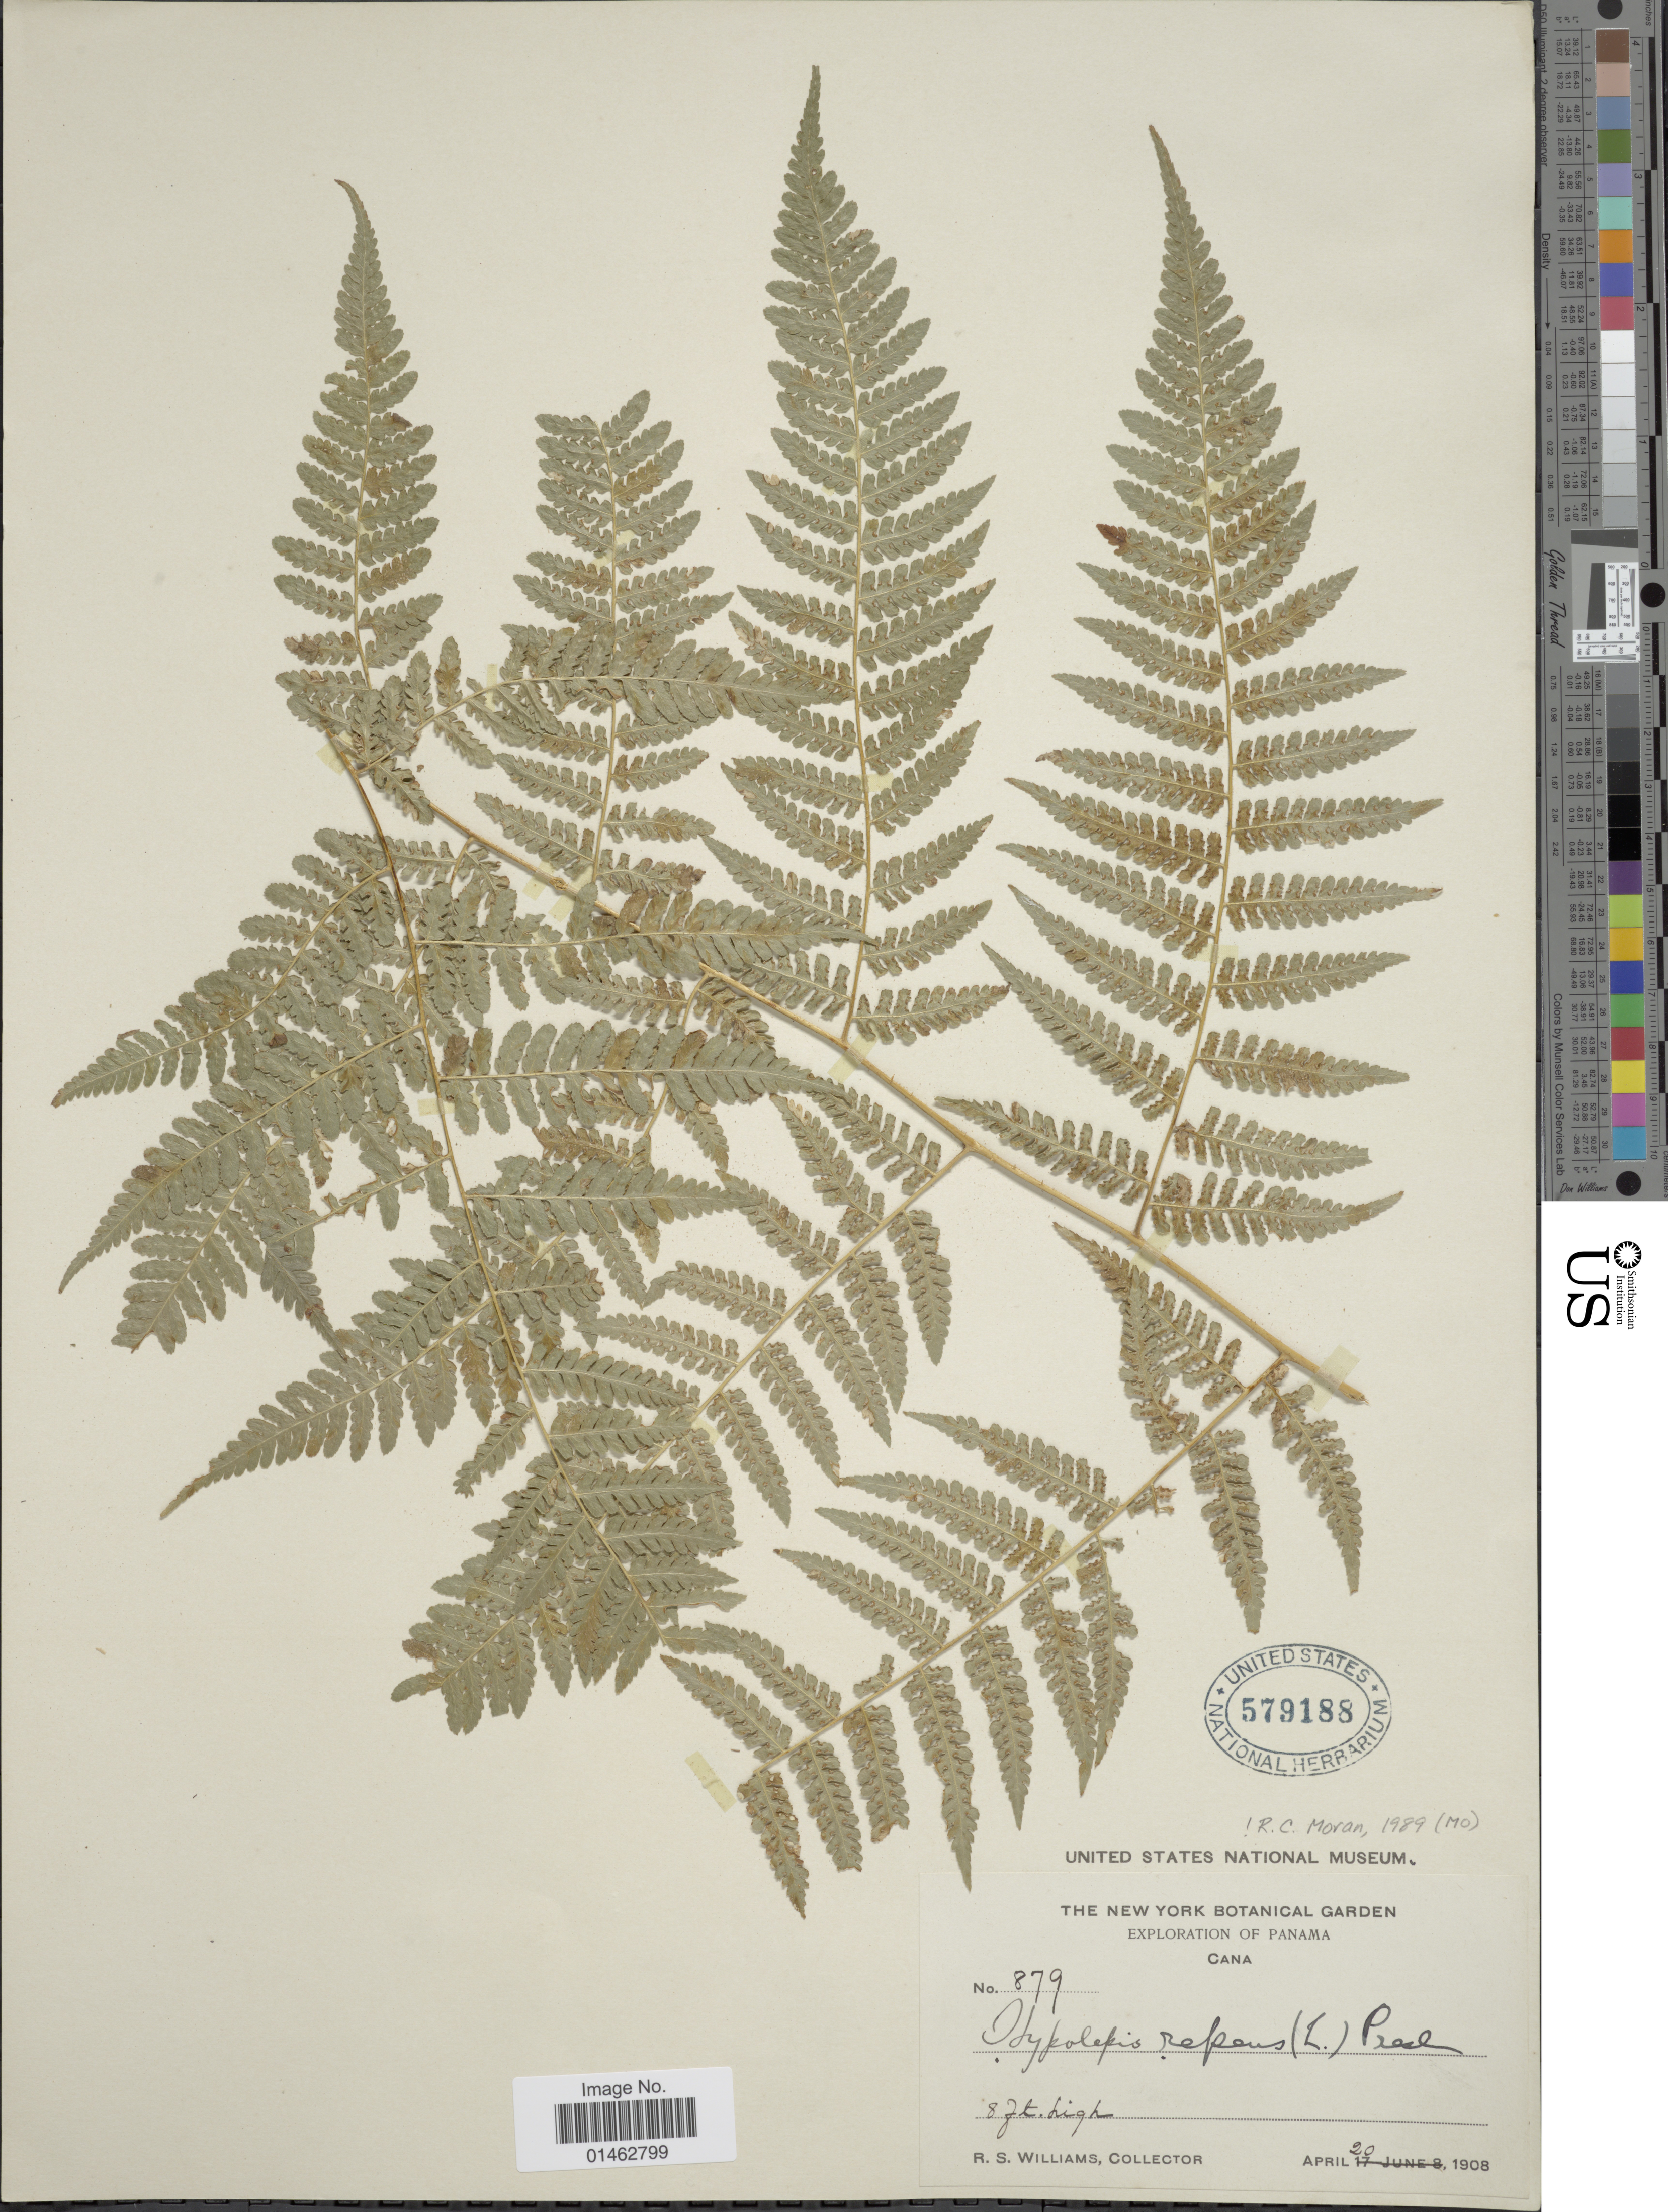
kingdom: Plantae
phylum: Tracheophyta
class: Polypodiopsida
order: Polypodiales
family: Dennstaedtiaceae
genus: Hypolepis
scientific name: Hypolepis repens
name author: (L.) C. Presl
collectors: R. S. Williams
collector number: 879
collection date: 1908-04-20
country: Panama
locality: Cana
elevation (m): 2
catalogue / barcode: US 579188